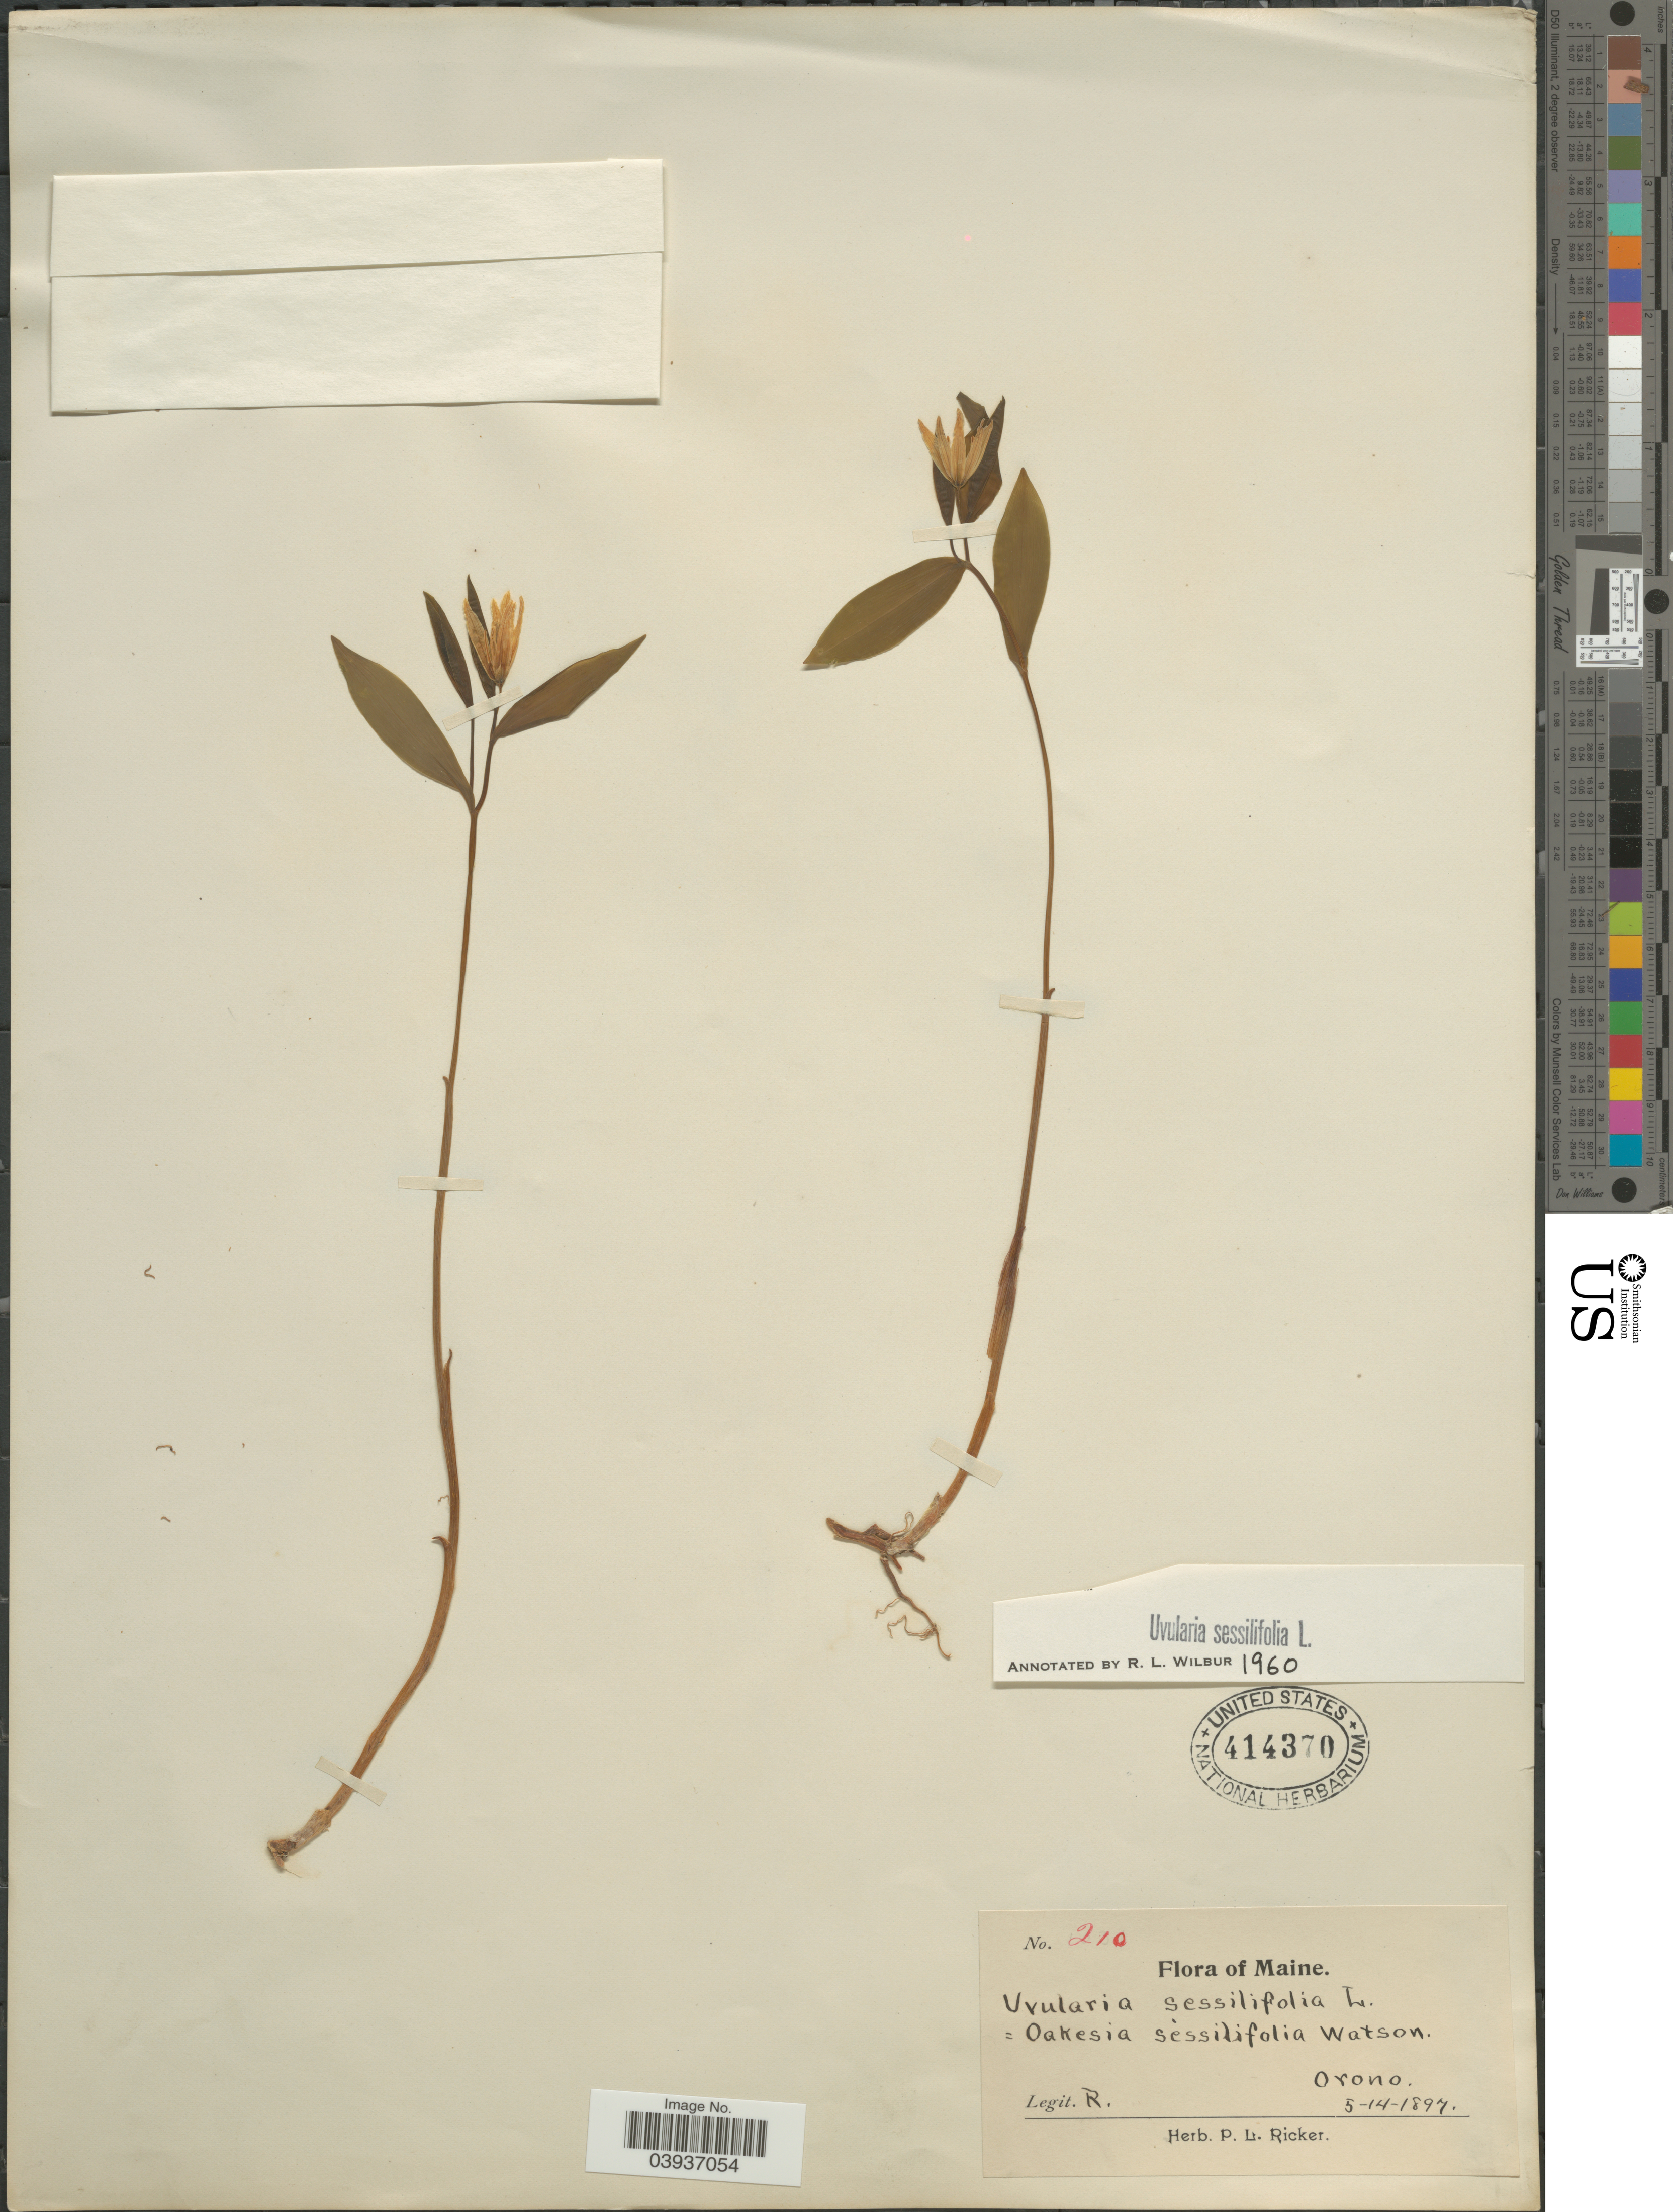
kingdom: Plantae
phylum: Tracheophyta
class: Liliopsida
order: Liliales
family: Colchicaceae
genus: Uvularia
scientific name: Uvularia sessilifolia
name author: L.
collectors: P. Ricker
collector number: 210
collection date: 1897-05-14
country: United States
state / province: Maine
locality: Orono.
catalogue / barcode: US 414370